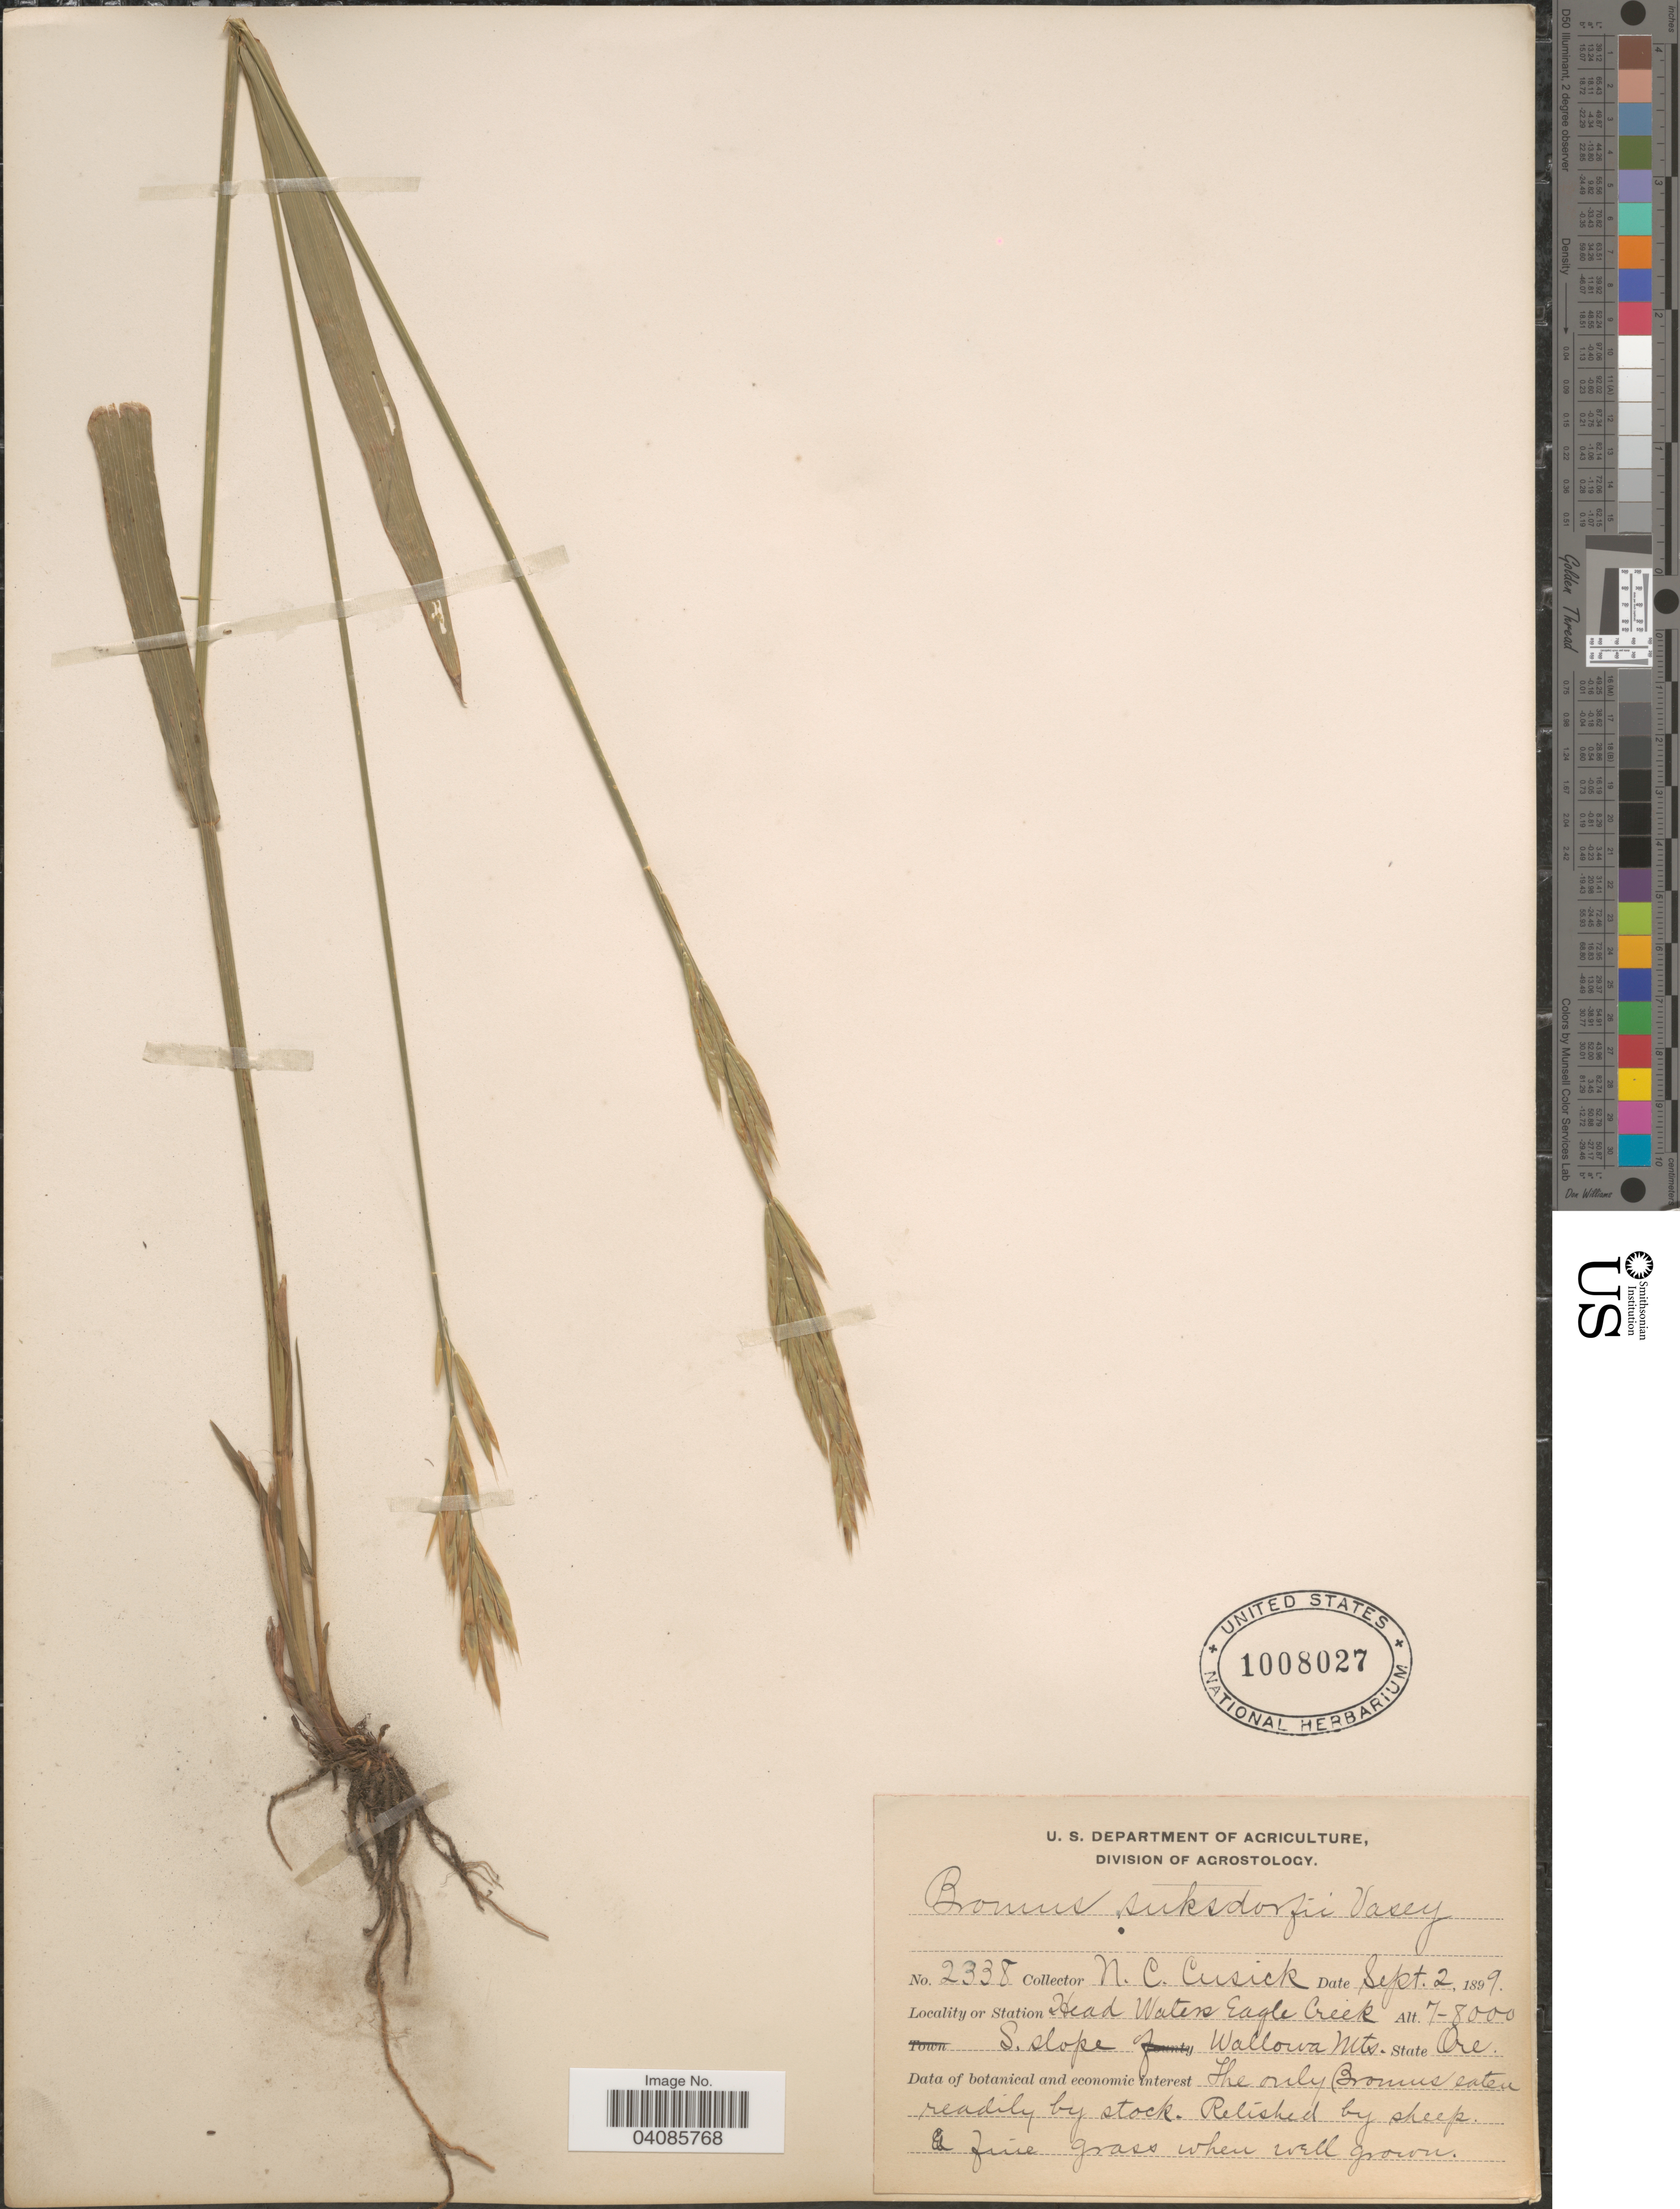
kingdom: Plantae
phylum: Tracheophyta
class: Liliopsida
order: Poales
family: Poaceae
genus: Bromus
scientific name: Bromus suksdorfii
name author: Vasey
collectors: W. C. Cusick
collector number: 2338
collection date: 1899-09-02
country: United States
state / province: Oregon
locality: Head Water Eagle Creek. S. slope of Wallowa Mts.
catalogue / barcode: US 1008027